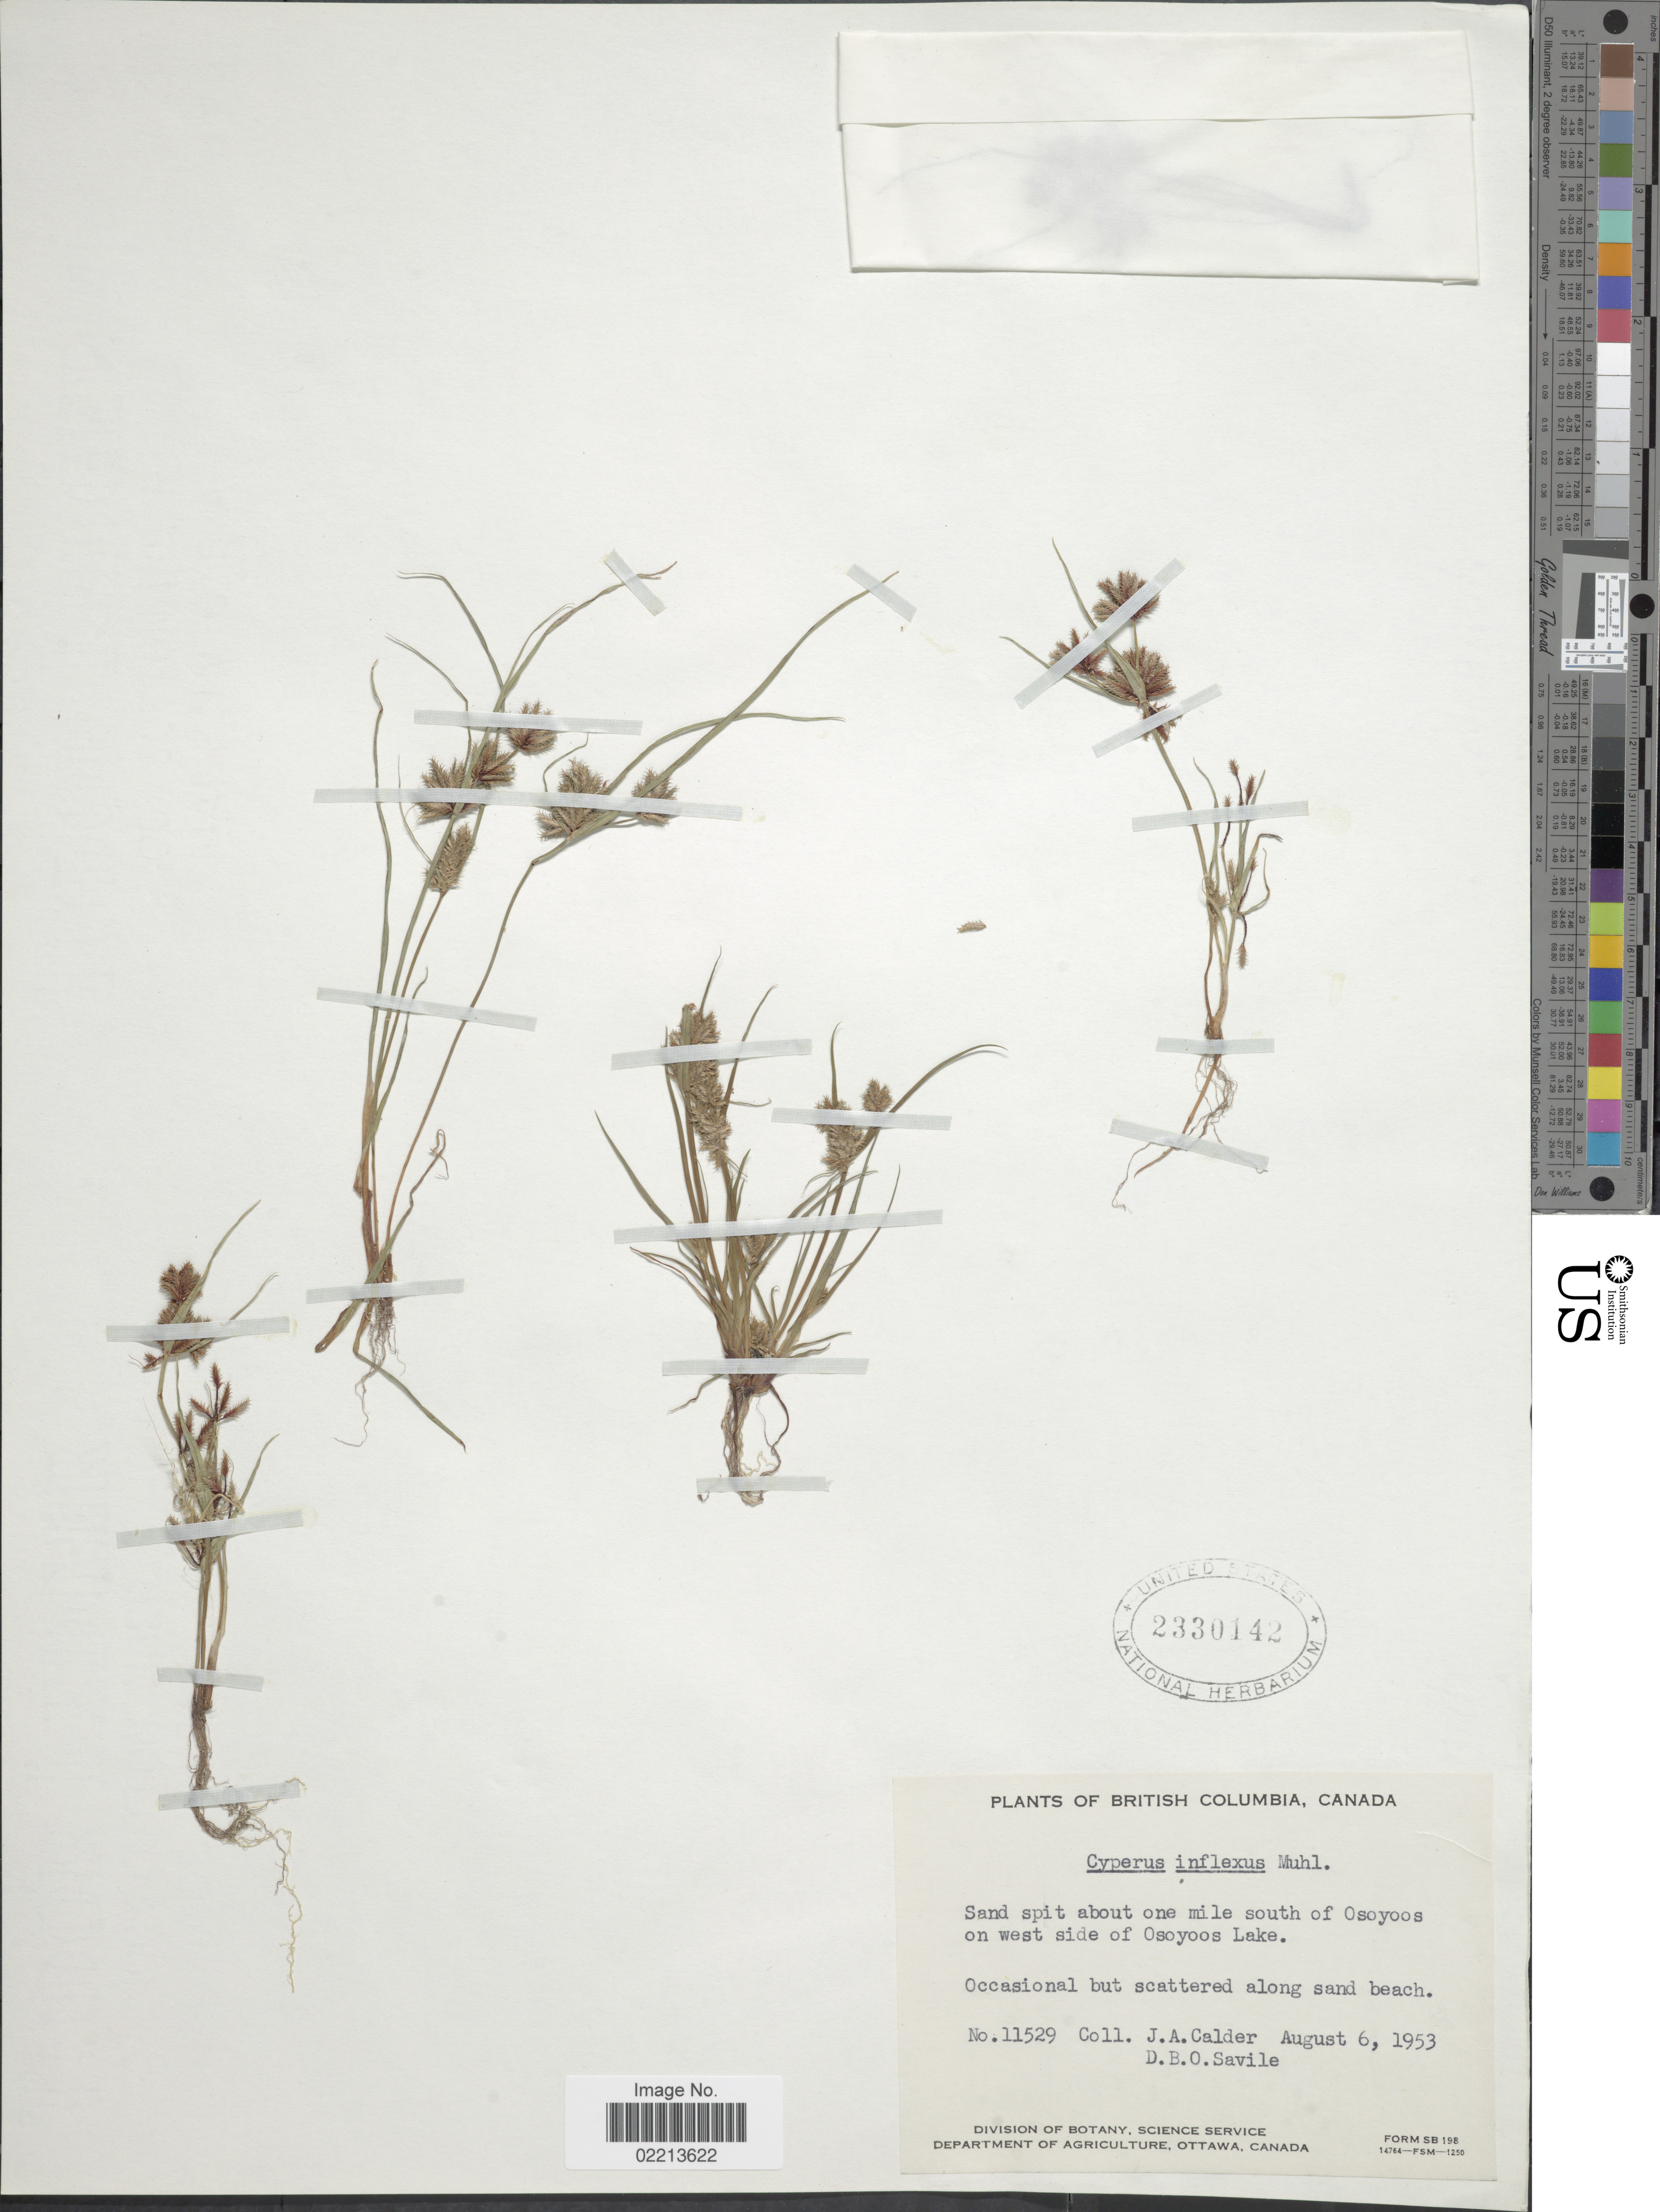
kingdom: Plantae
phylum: Tracheophyta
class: Liliopsida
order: Poales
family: Cyperaceae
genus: Cyperus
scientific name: Cyperus squarrosus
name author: L.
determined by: Strong, Mark T., (BOT), Smithsonian Institution - National Museum of Natural History (UNITED STATES)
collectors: J. A. Calder & D. Savile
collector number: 11529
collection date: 1953-08-06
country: Canada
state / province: British Columbia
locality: Sand spit about one mile south of Osoyoos on west side of Osoyoos Lake, along sand beach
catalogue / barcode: US 2330142